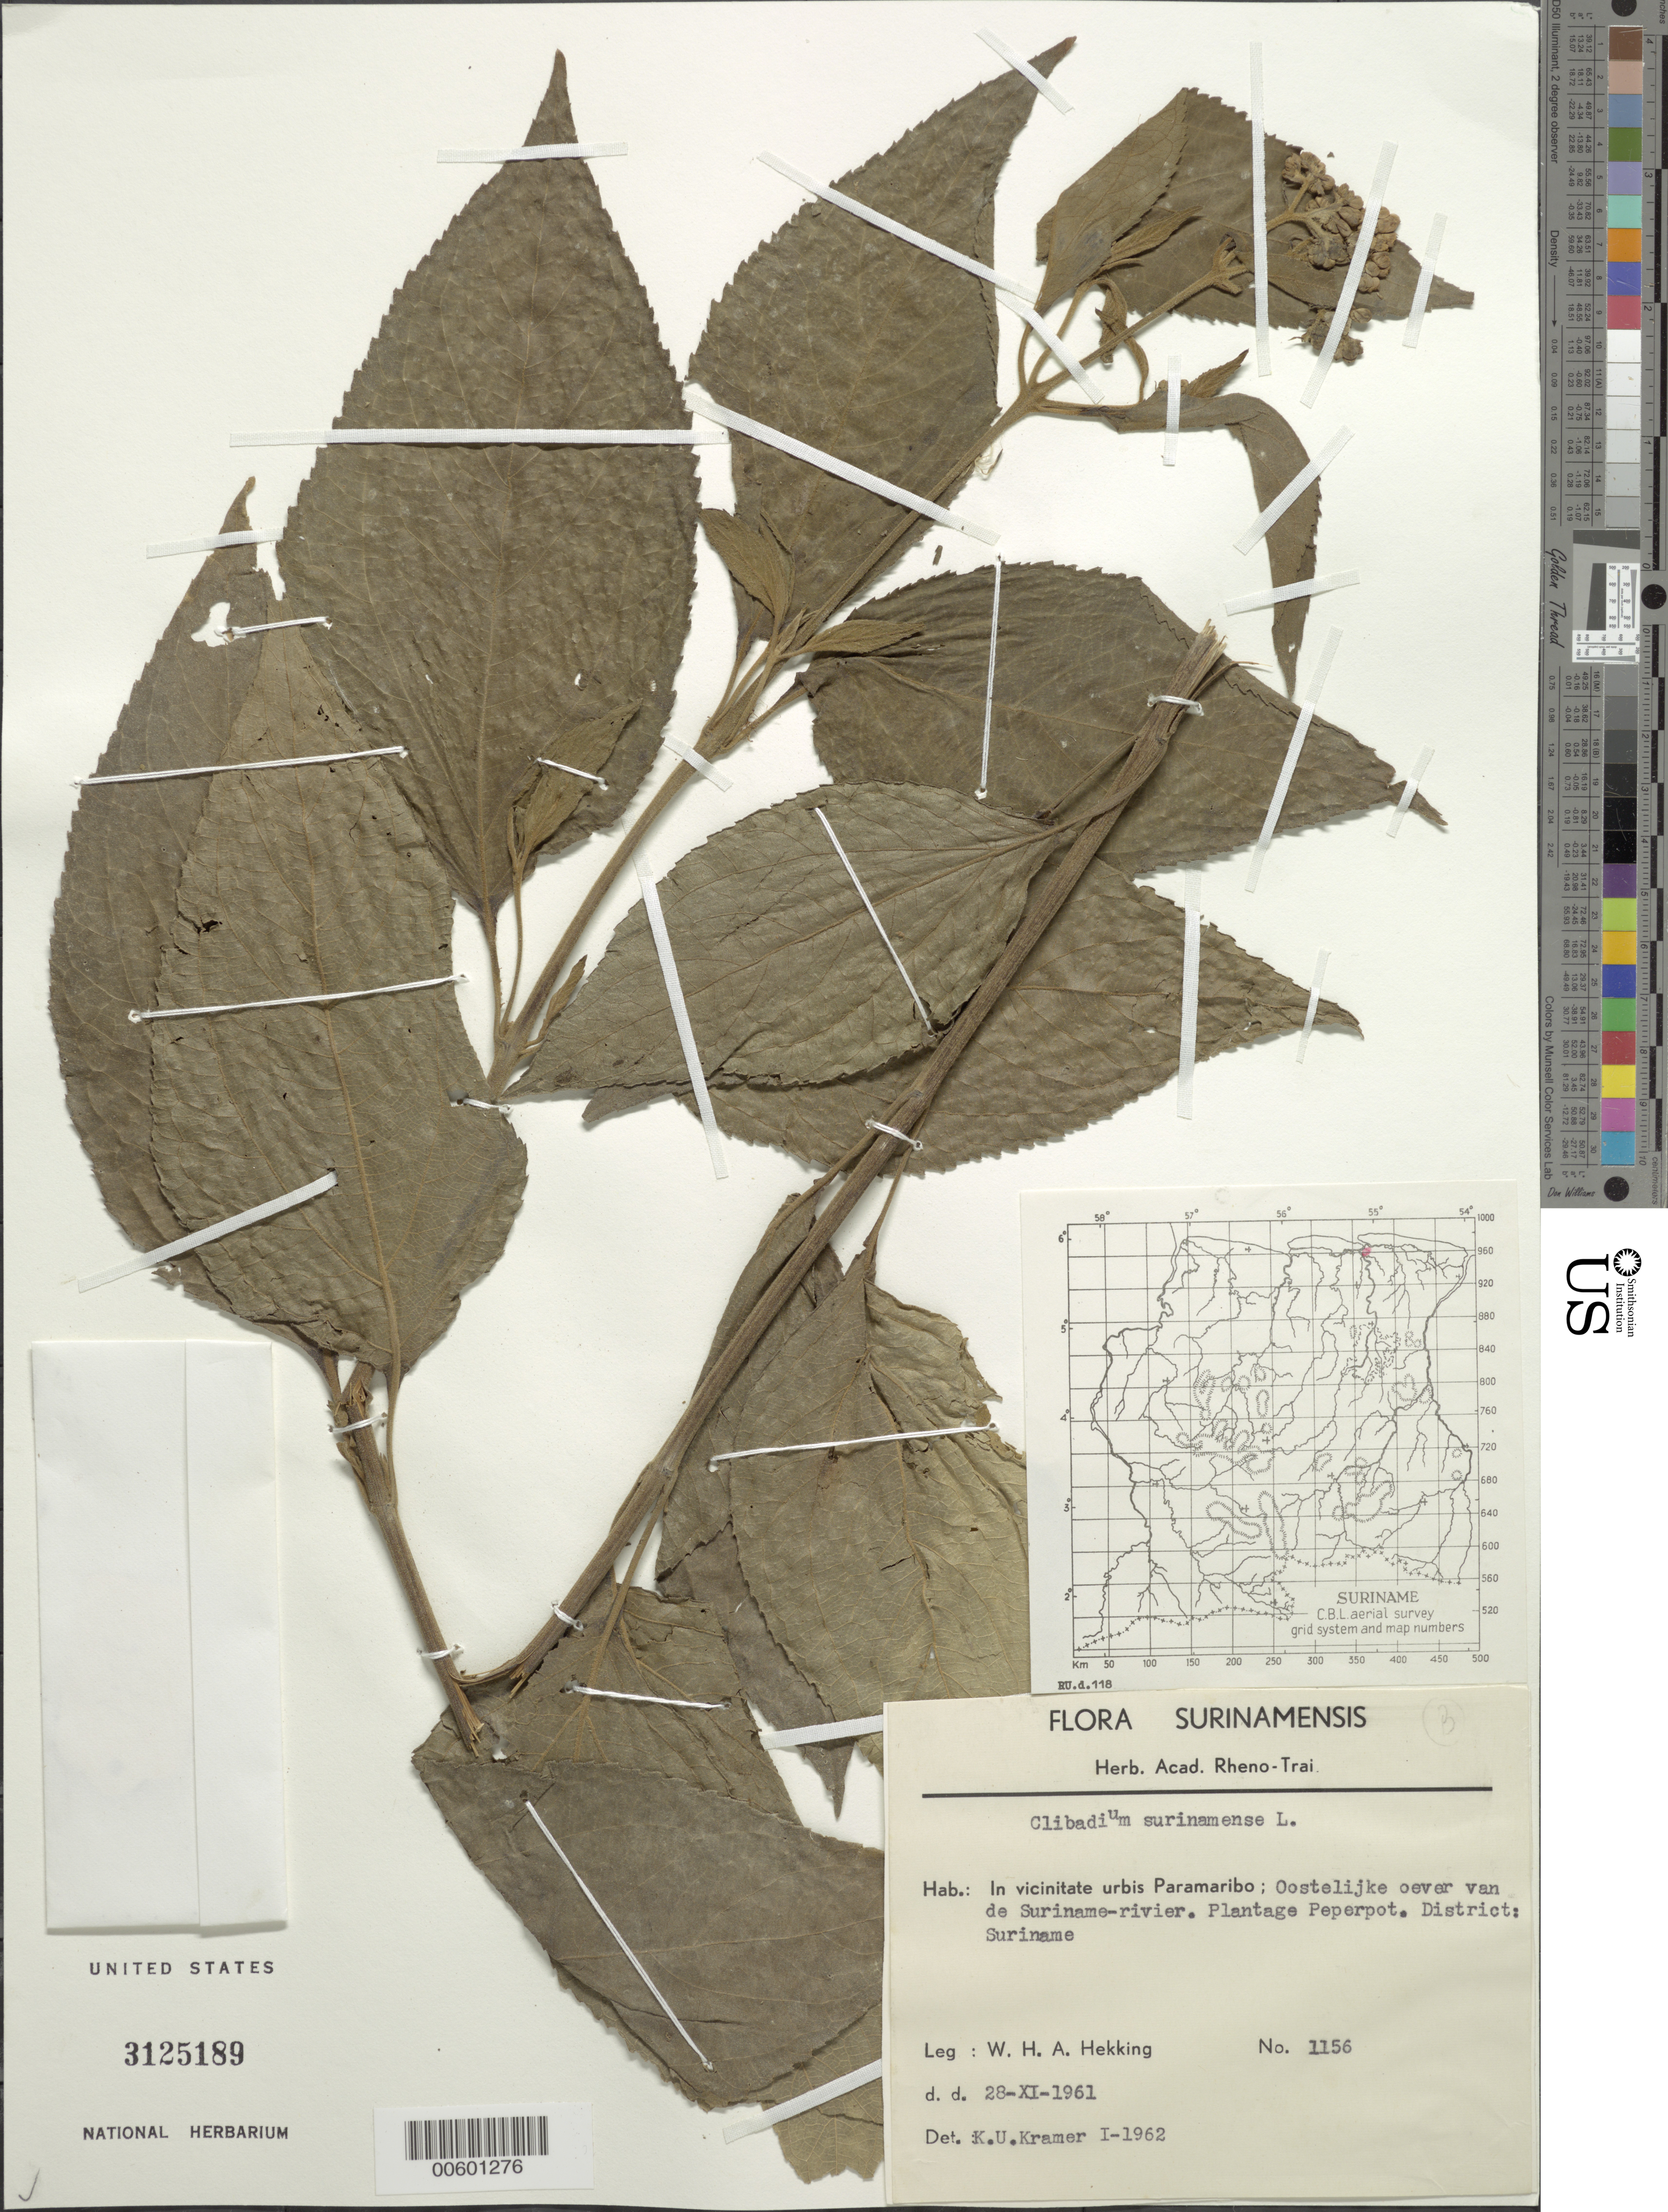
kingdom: Plantae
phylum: Tracheophyta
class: Magnoliopsida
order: Asterales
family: Asteraceae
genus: Clibadium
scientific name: Clibadium surinamense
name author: L.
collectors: W. H. A. Hekking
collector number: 1156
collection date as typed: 28-Nov-61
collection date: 1961-11-28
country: Suriname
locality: Paramaribo, Surinam R.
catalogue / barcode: US 3125189